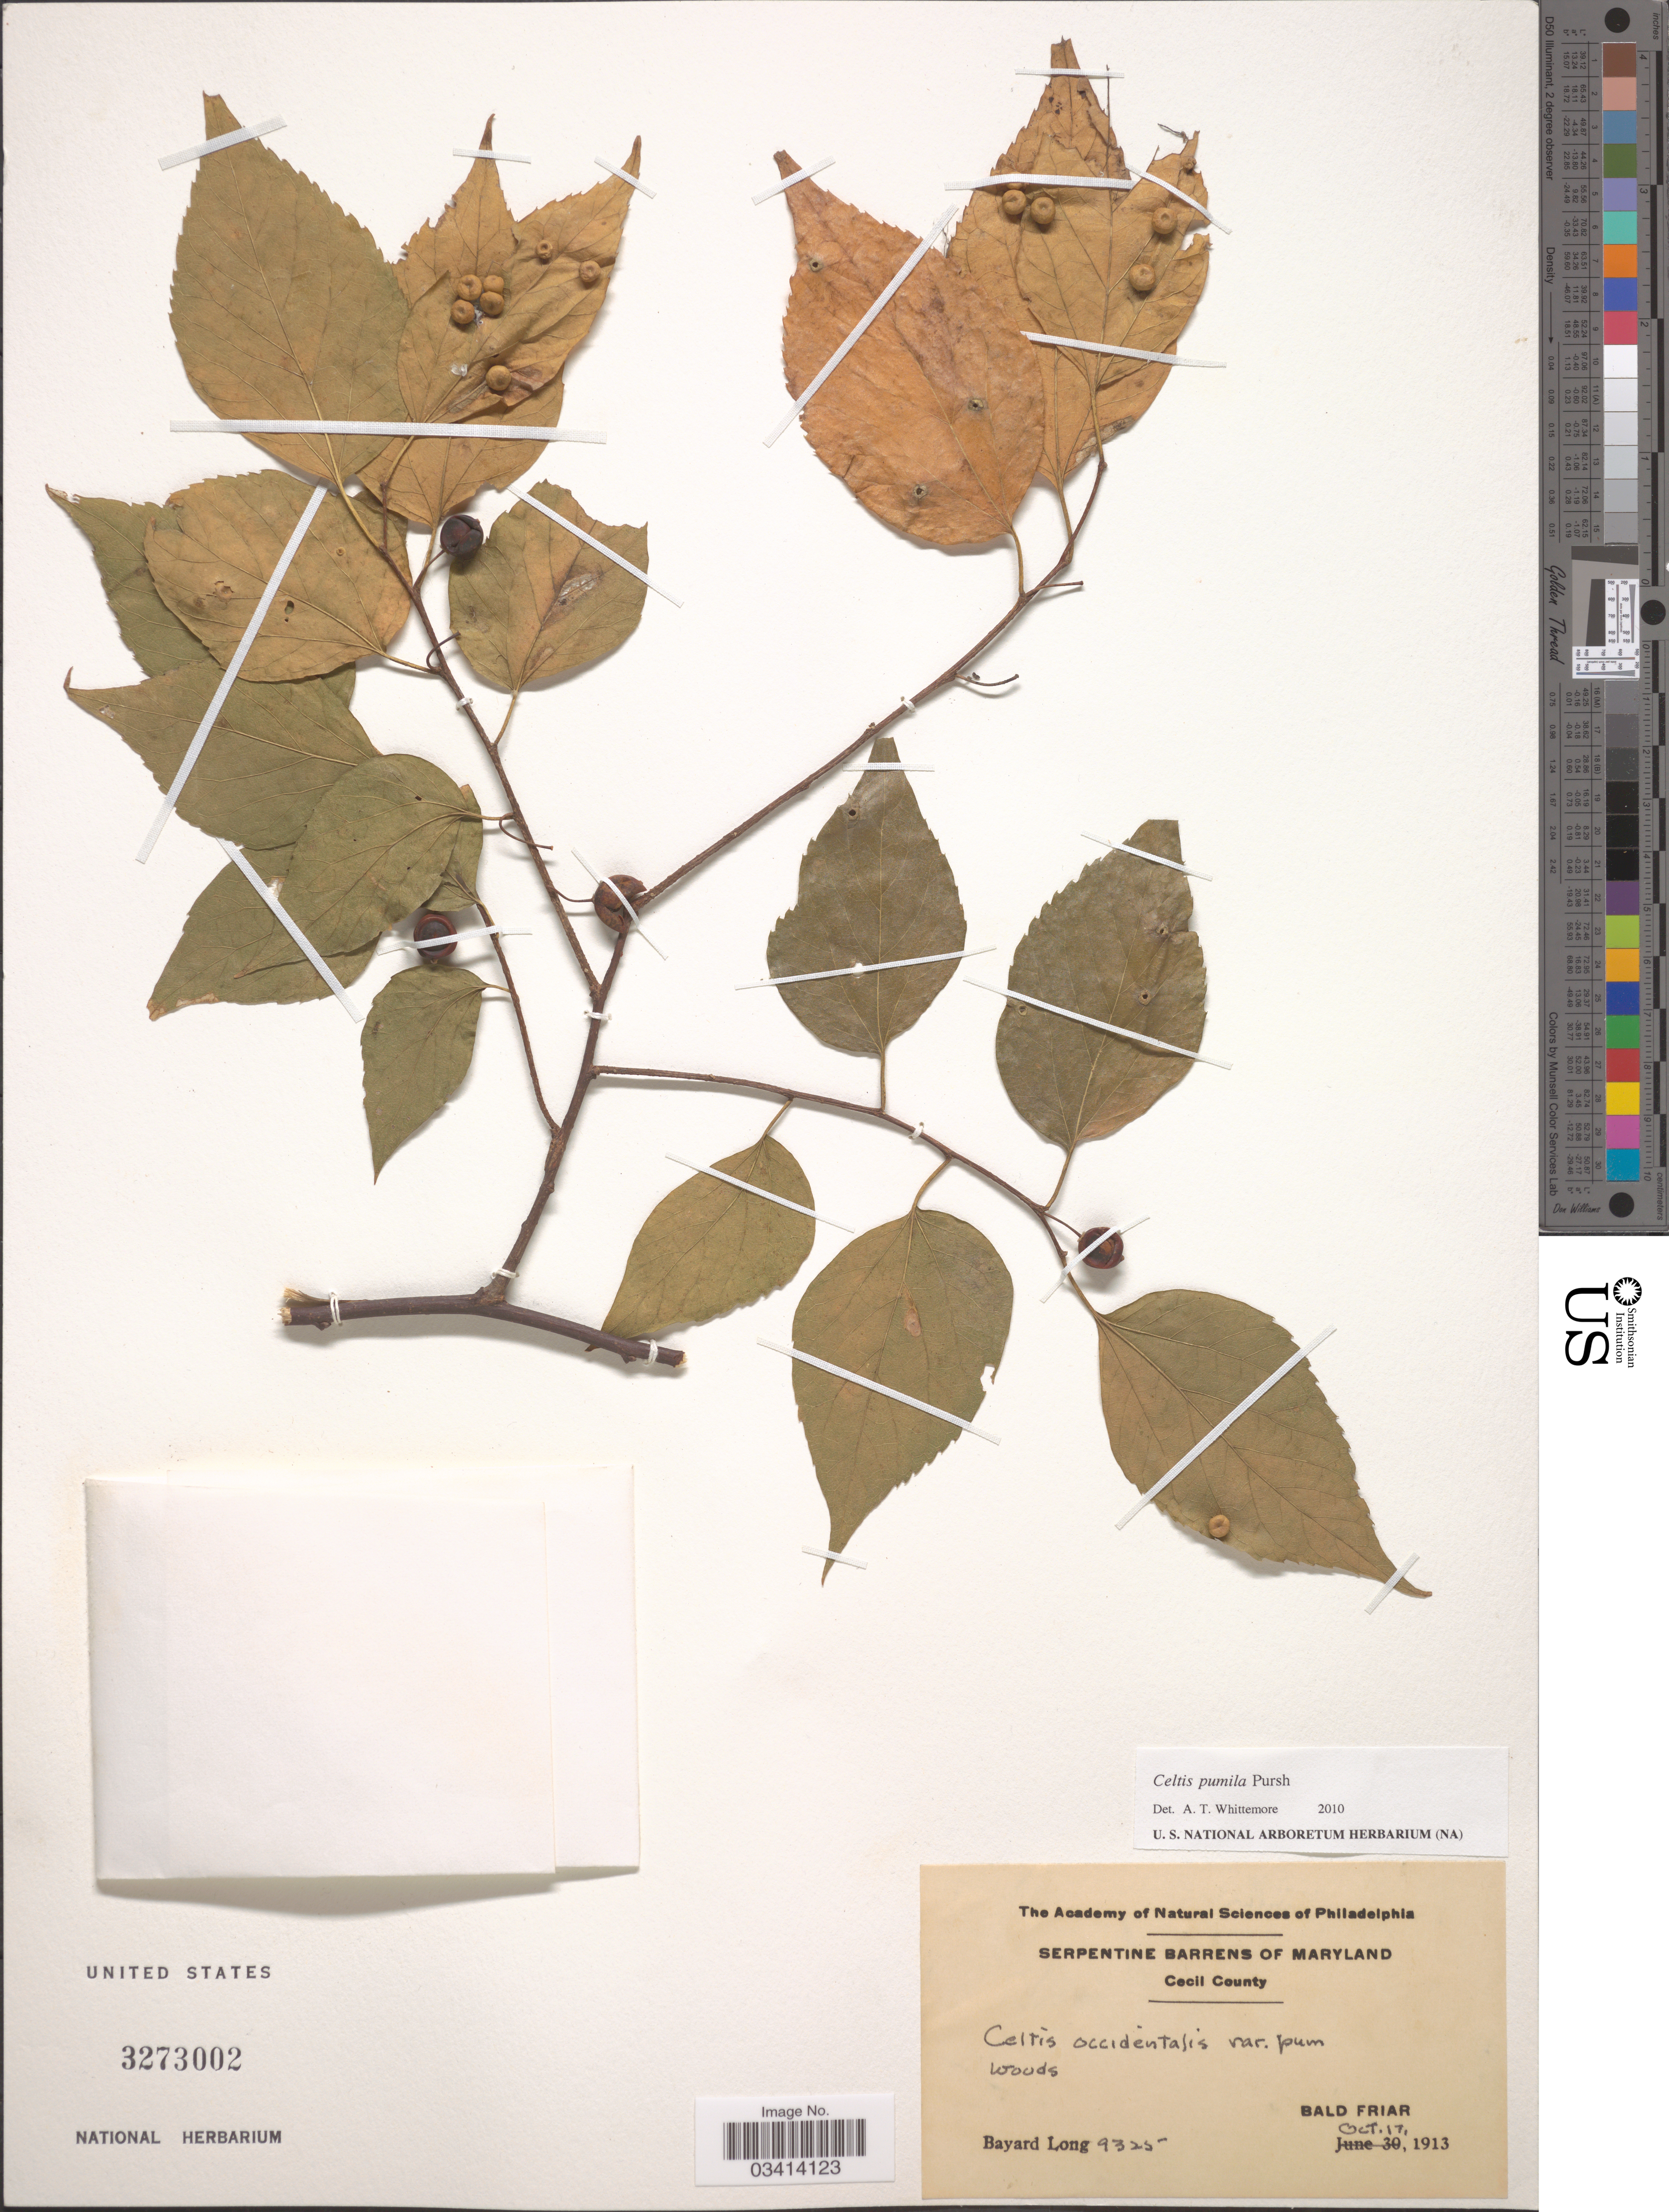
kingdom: Plantae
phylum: Tracheophyta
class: Magnoliopsida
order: Rosales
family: Cannabaceae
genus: Celtis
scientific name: Celtis pumila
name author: Pursh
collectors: B. Long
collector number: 9325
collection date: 1913-10-17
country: United States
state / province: Maryland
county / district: Cecil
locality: Serpentine Barrens. Cecill County. Bald Friar.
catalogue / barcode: US 3273002